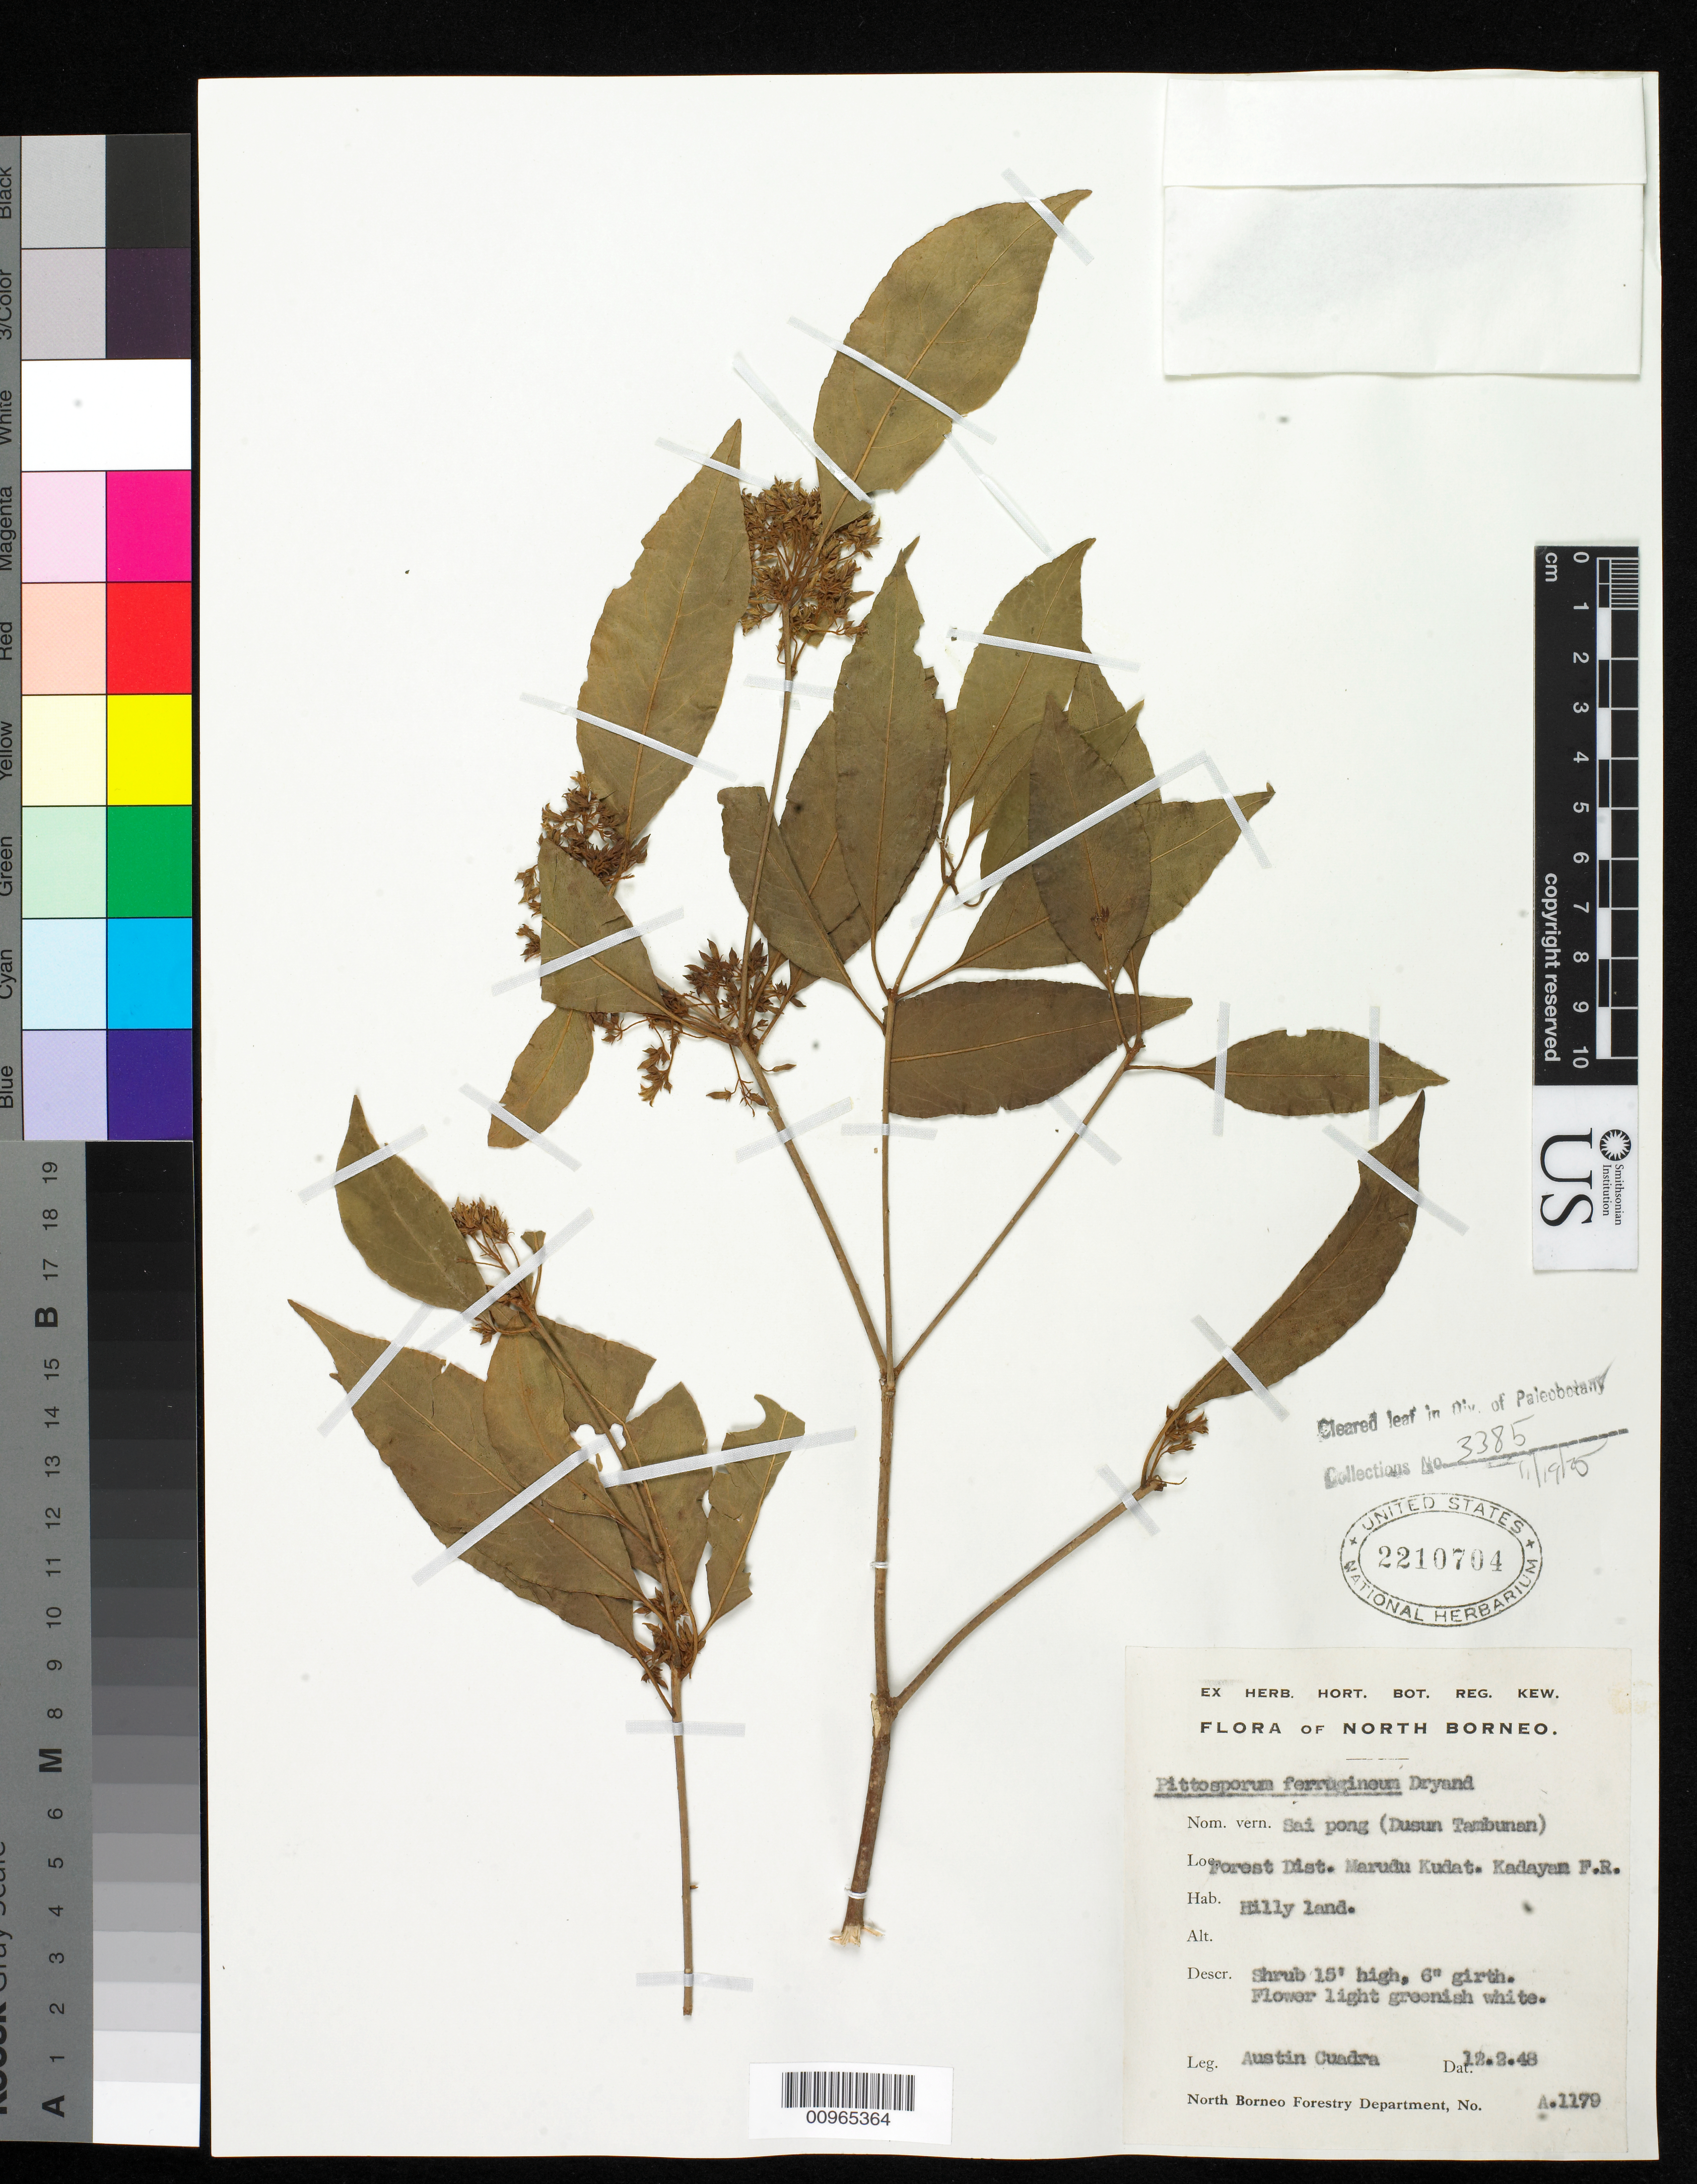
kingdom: Plantae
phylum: Tracheophyta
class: Magnoliopsida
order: Apiales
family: Pittosporaceae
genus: Pittosporum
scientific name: Pittosporum ferrugineum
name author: W.T. Aiton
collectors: A. Cuadra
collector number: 1179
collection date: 1948-02-12 or 1948-12-02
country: Malaysia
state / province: Sabah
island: Borneo I.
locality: Forest Dist. Marudu Kudat. Kadayam F.R., North Borneo (now state of Sabah)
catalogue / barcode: US 2210704